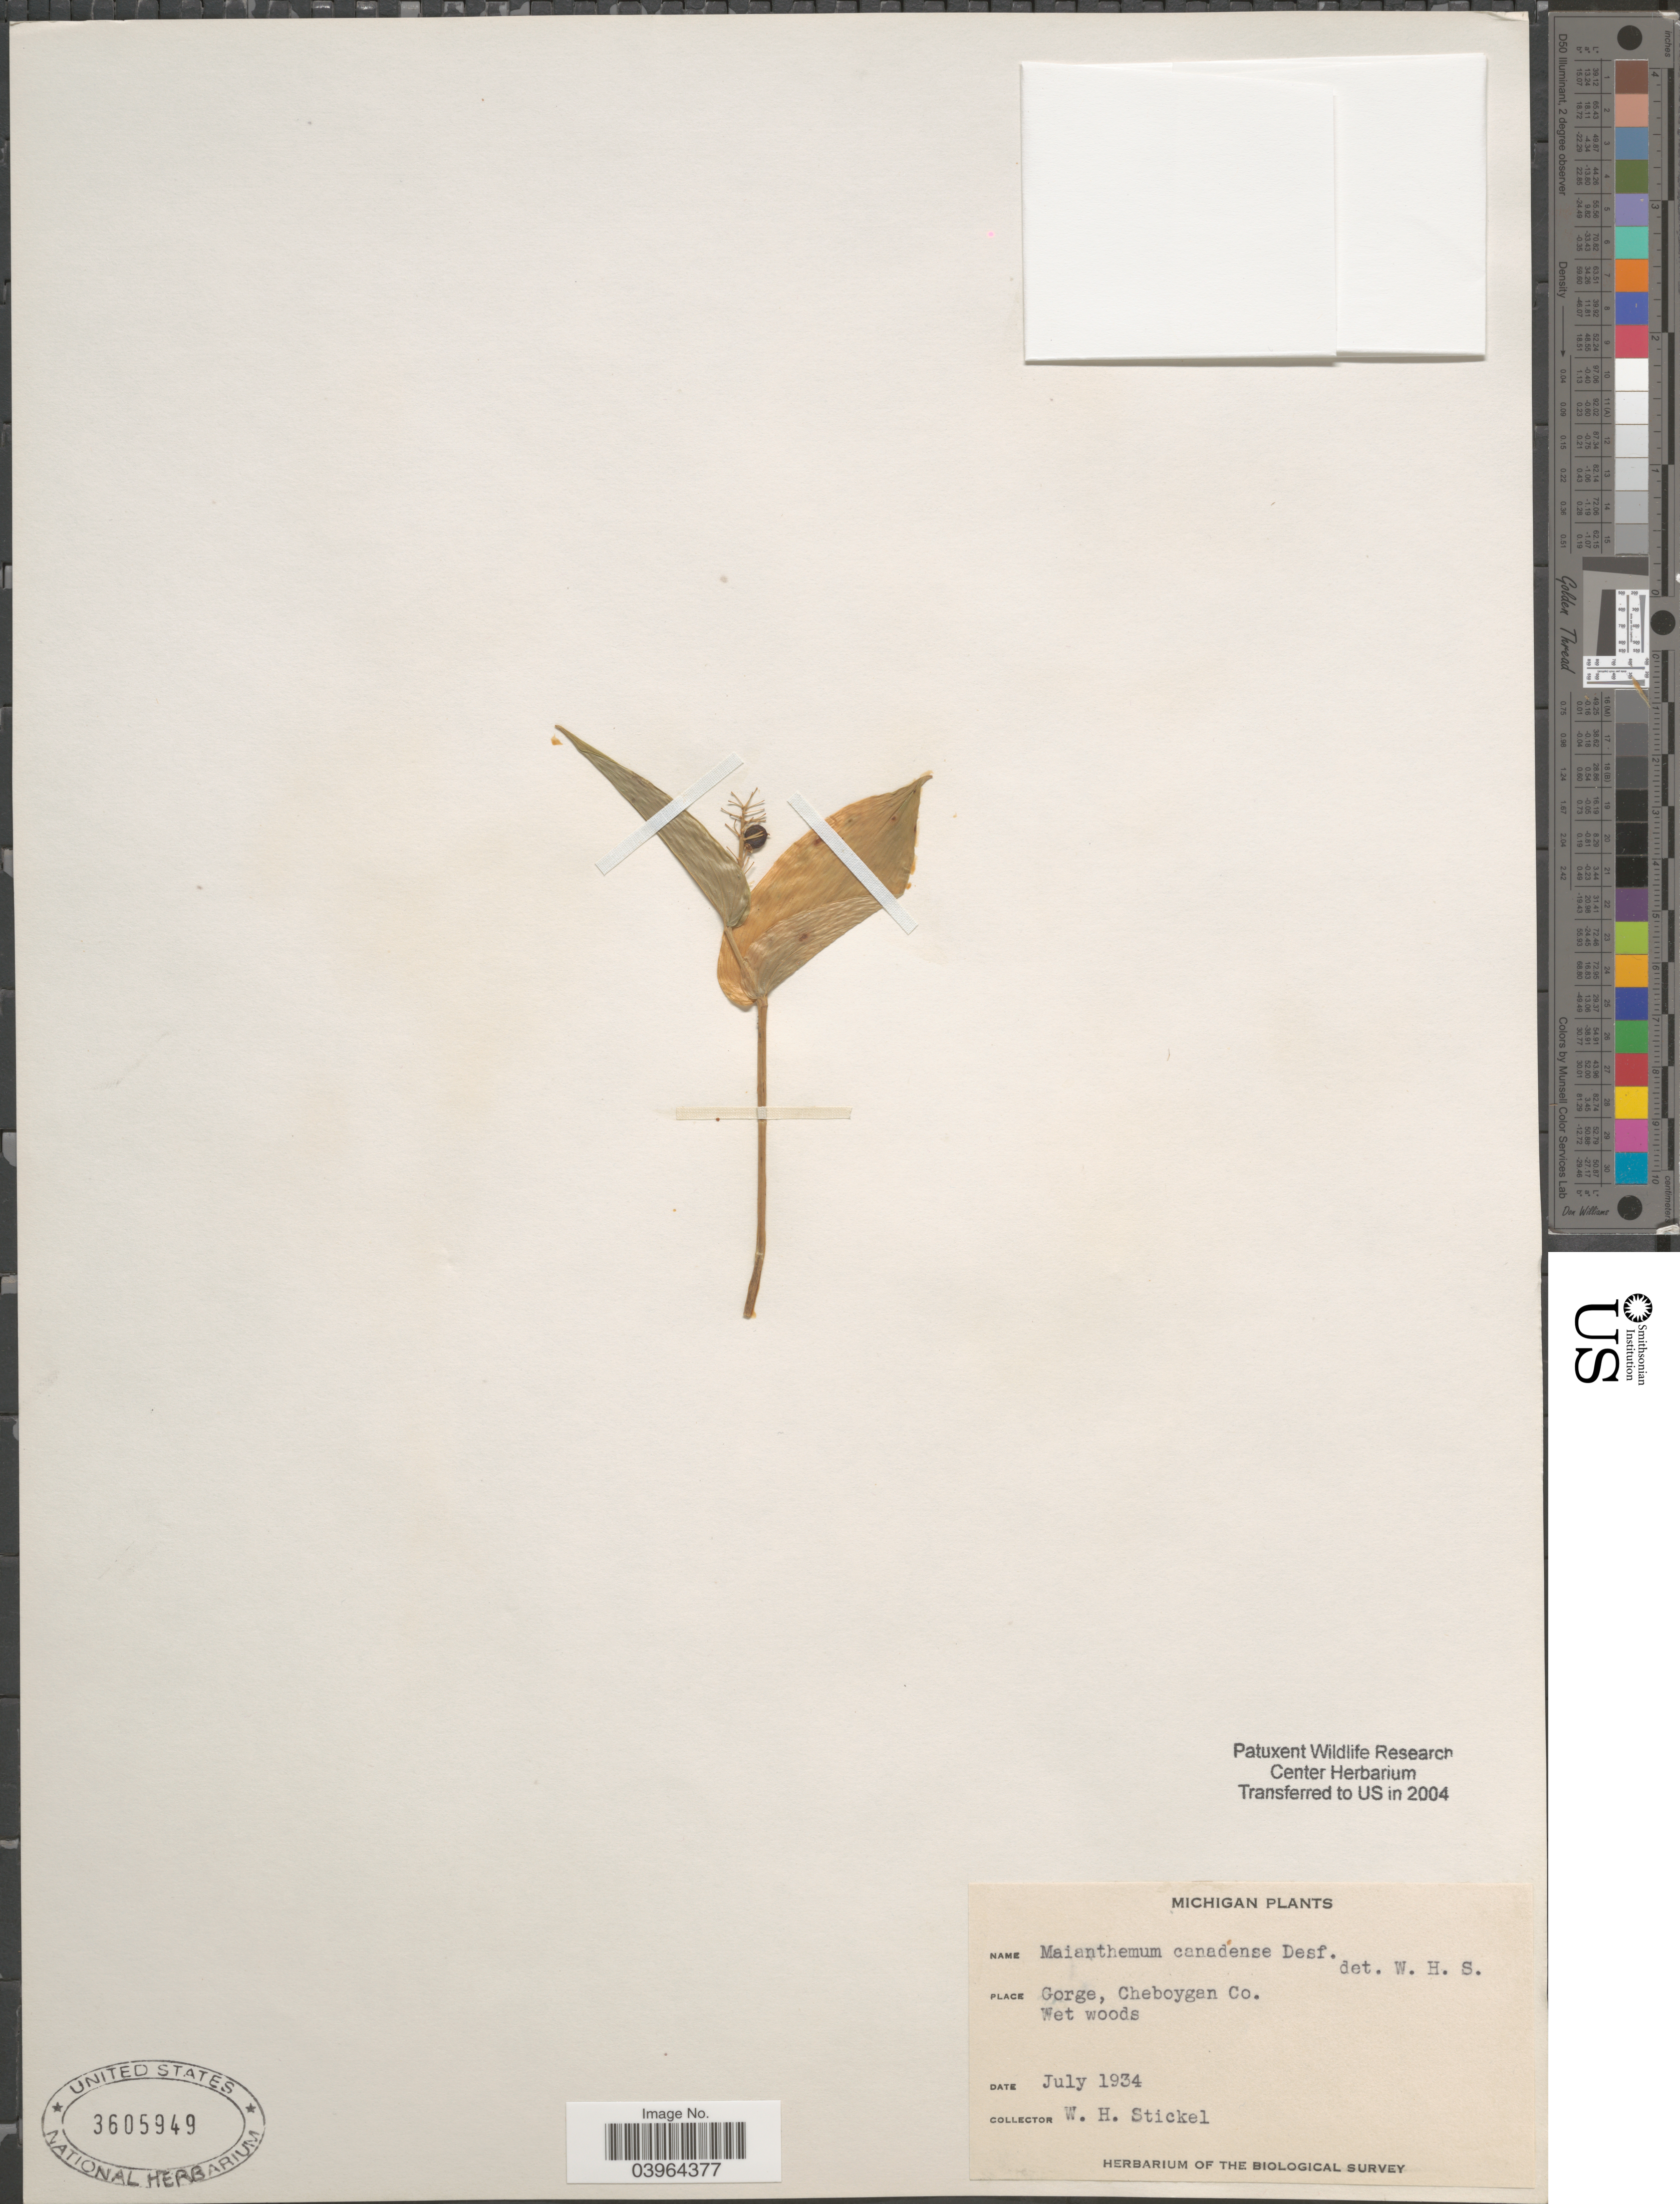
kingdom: Plantae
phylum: Tracheophyta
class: Liliopsida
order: Asparagales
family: Asparagaceae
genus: Maianthemum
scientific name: Maianthemum canadense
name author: Desf.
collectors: W. Stickel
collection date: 1934-07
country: United States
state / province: Michigan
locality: Gorge, Cheboygan Co.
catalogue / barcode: US 3605949